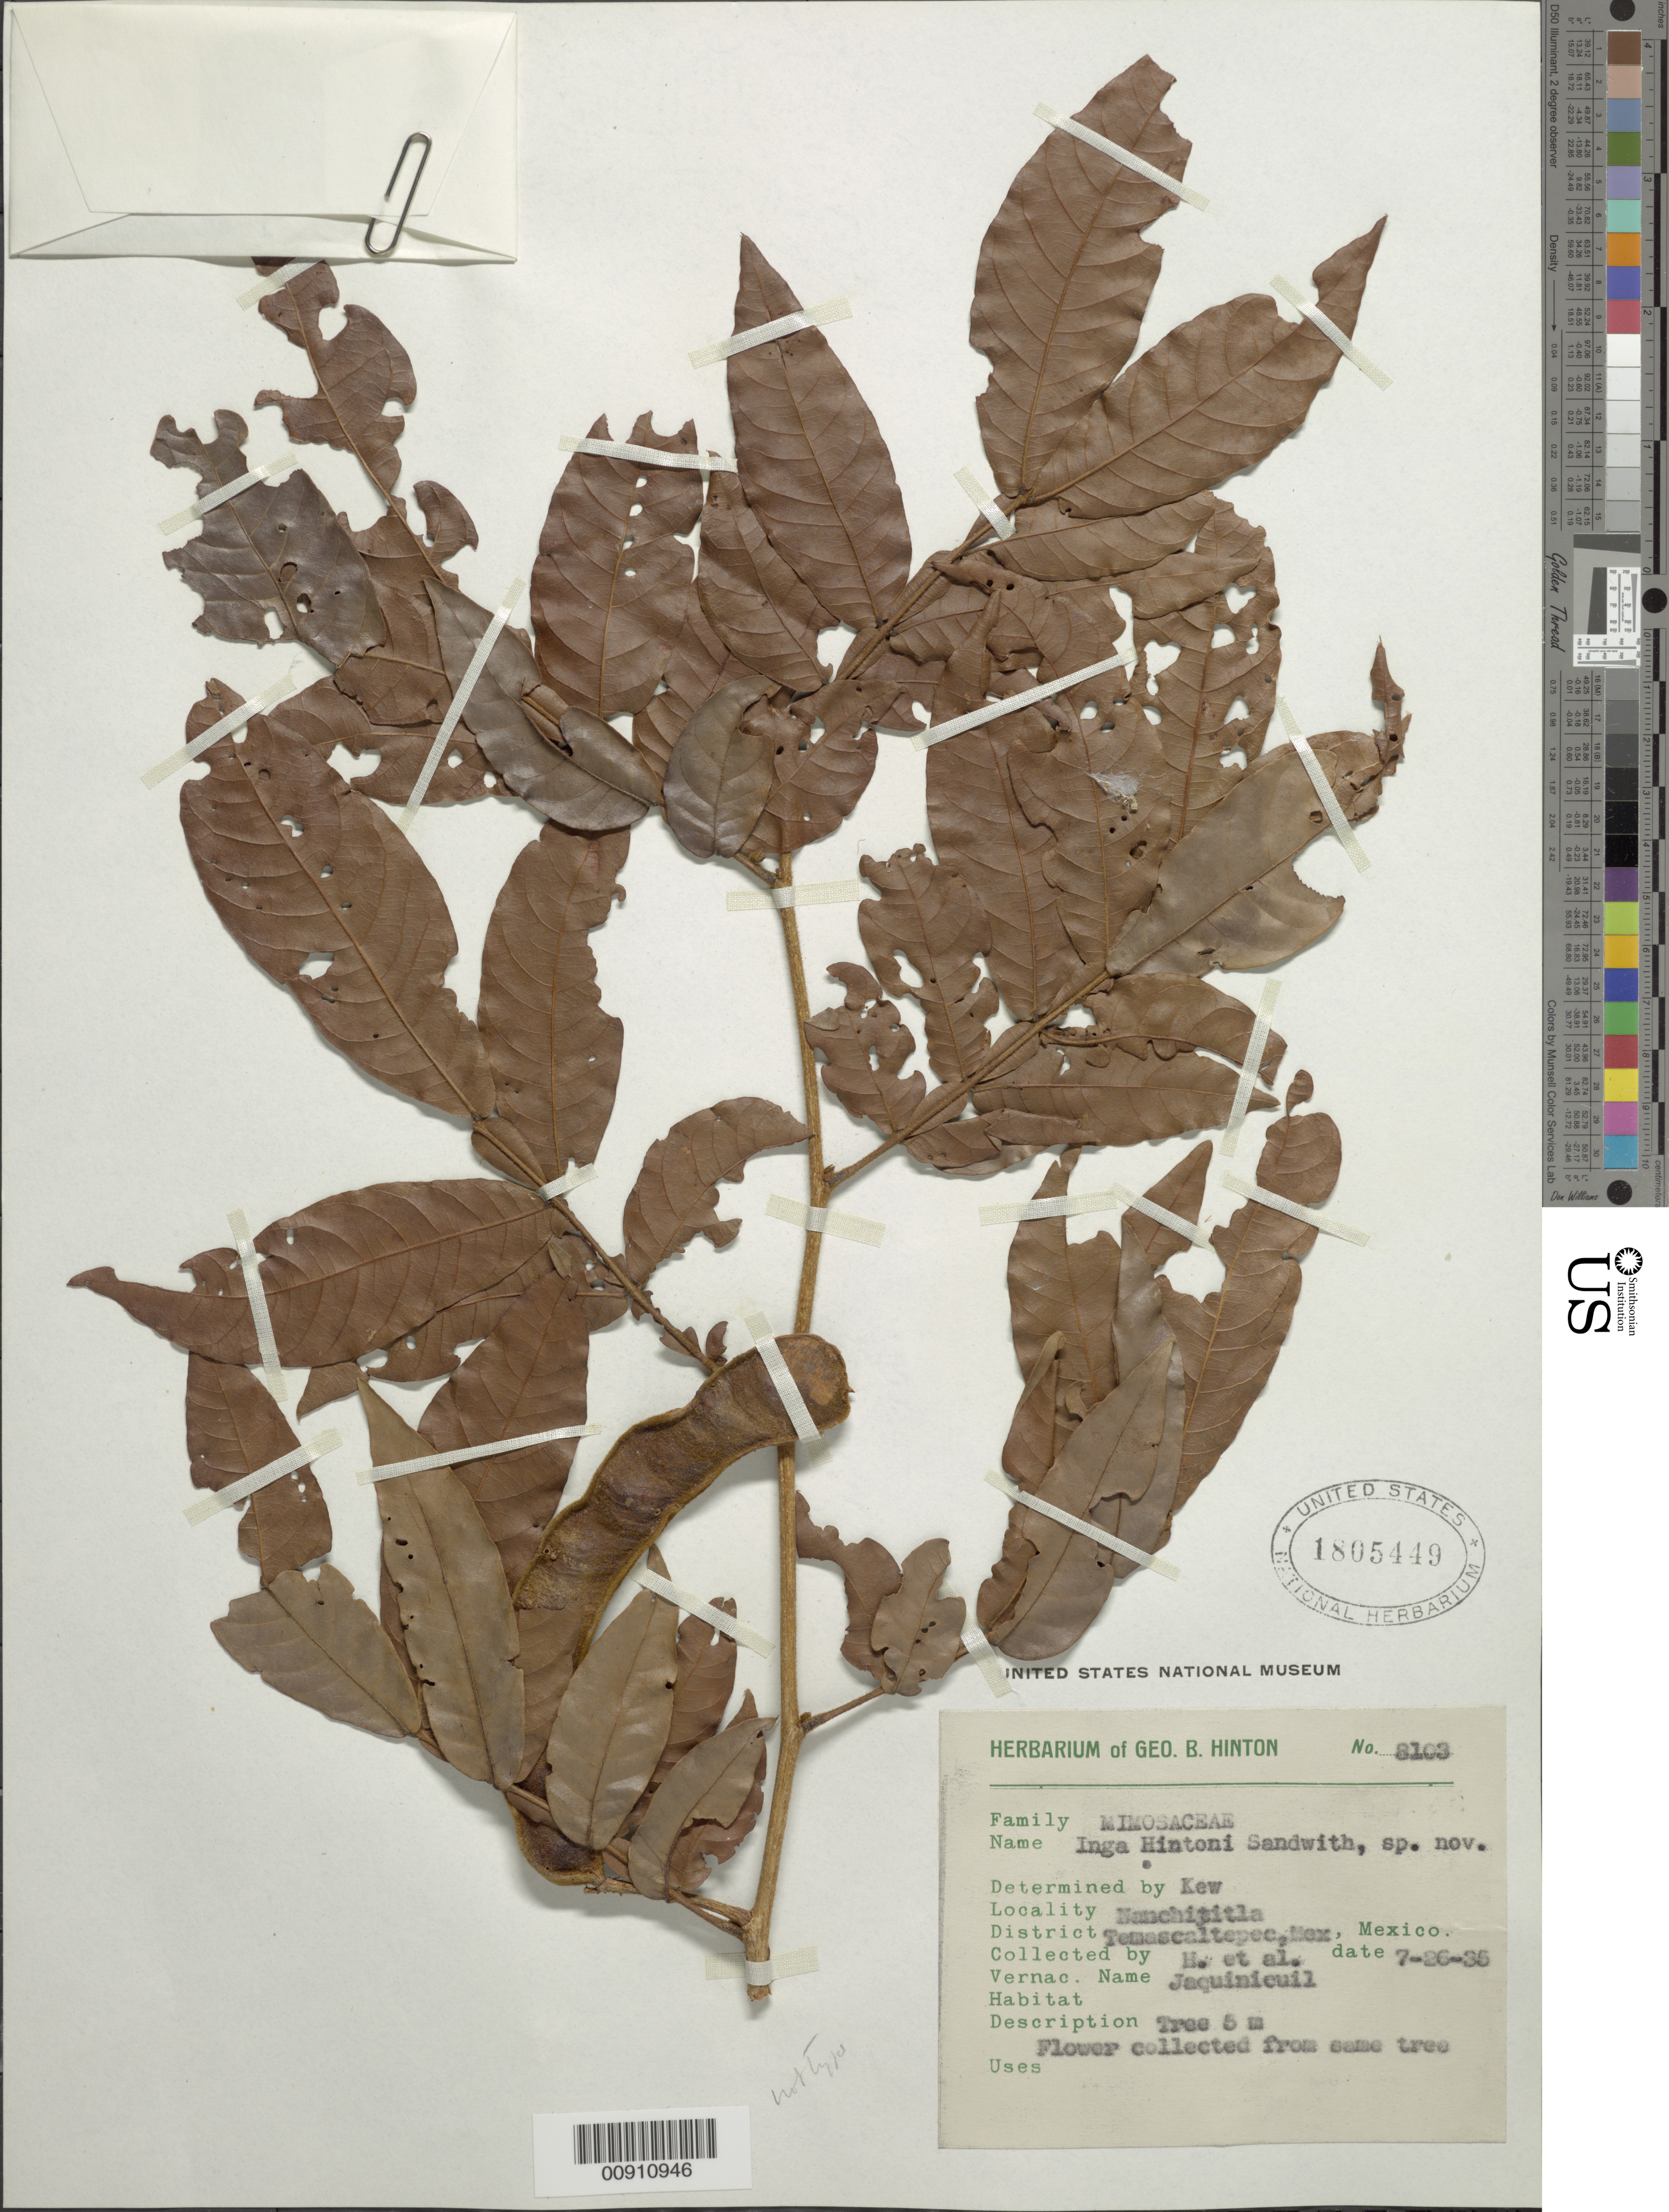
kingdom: Plantae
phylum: Tracheophyta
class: Magnoliopsida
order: Fabales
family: Fabaceae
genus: Inga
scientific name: Inga hintoni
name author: Sandwith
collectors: G. B. Hinton & et al.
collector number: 8103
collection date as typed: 26 Jul 1935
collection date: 1935-07-26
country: Mexico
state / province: México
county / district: Temascaltepec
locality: Nanchititla, District Temascaltepec, State of Mexico.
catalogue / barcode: US 1805449